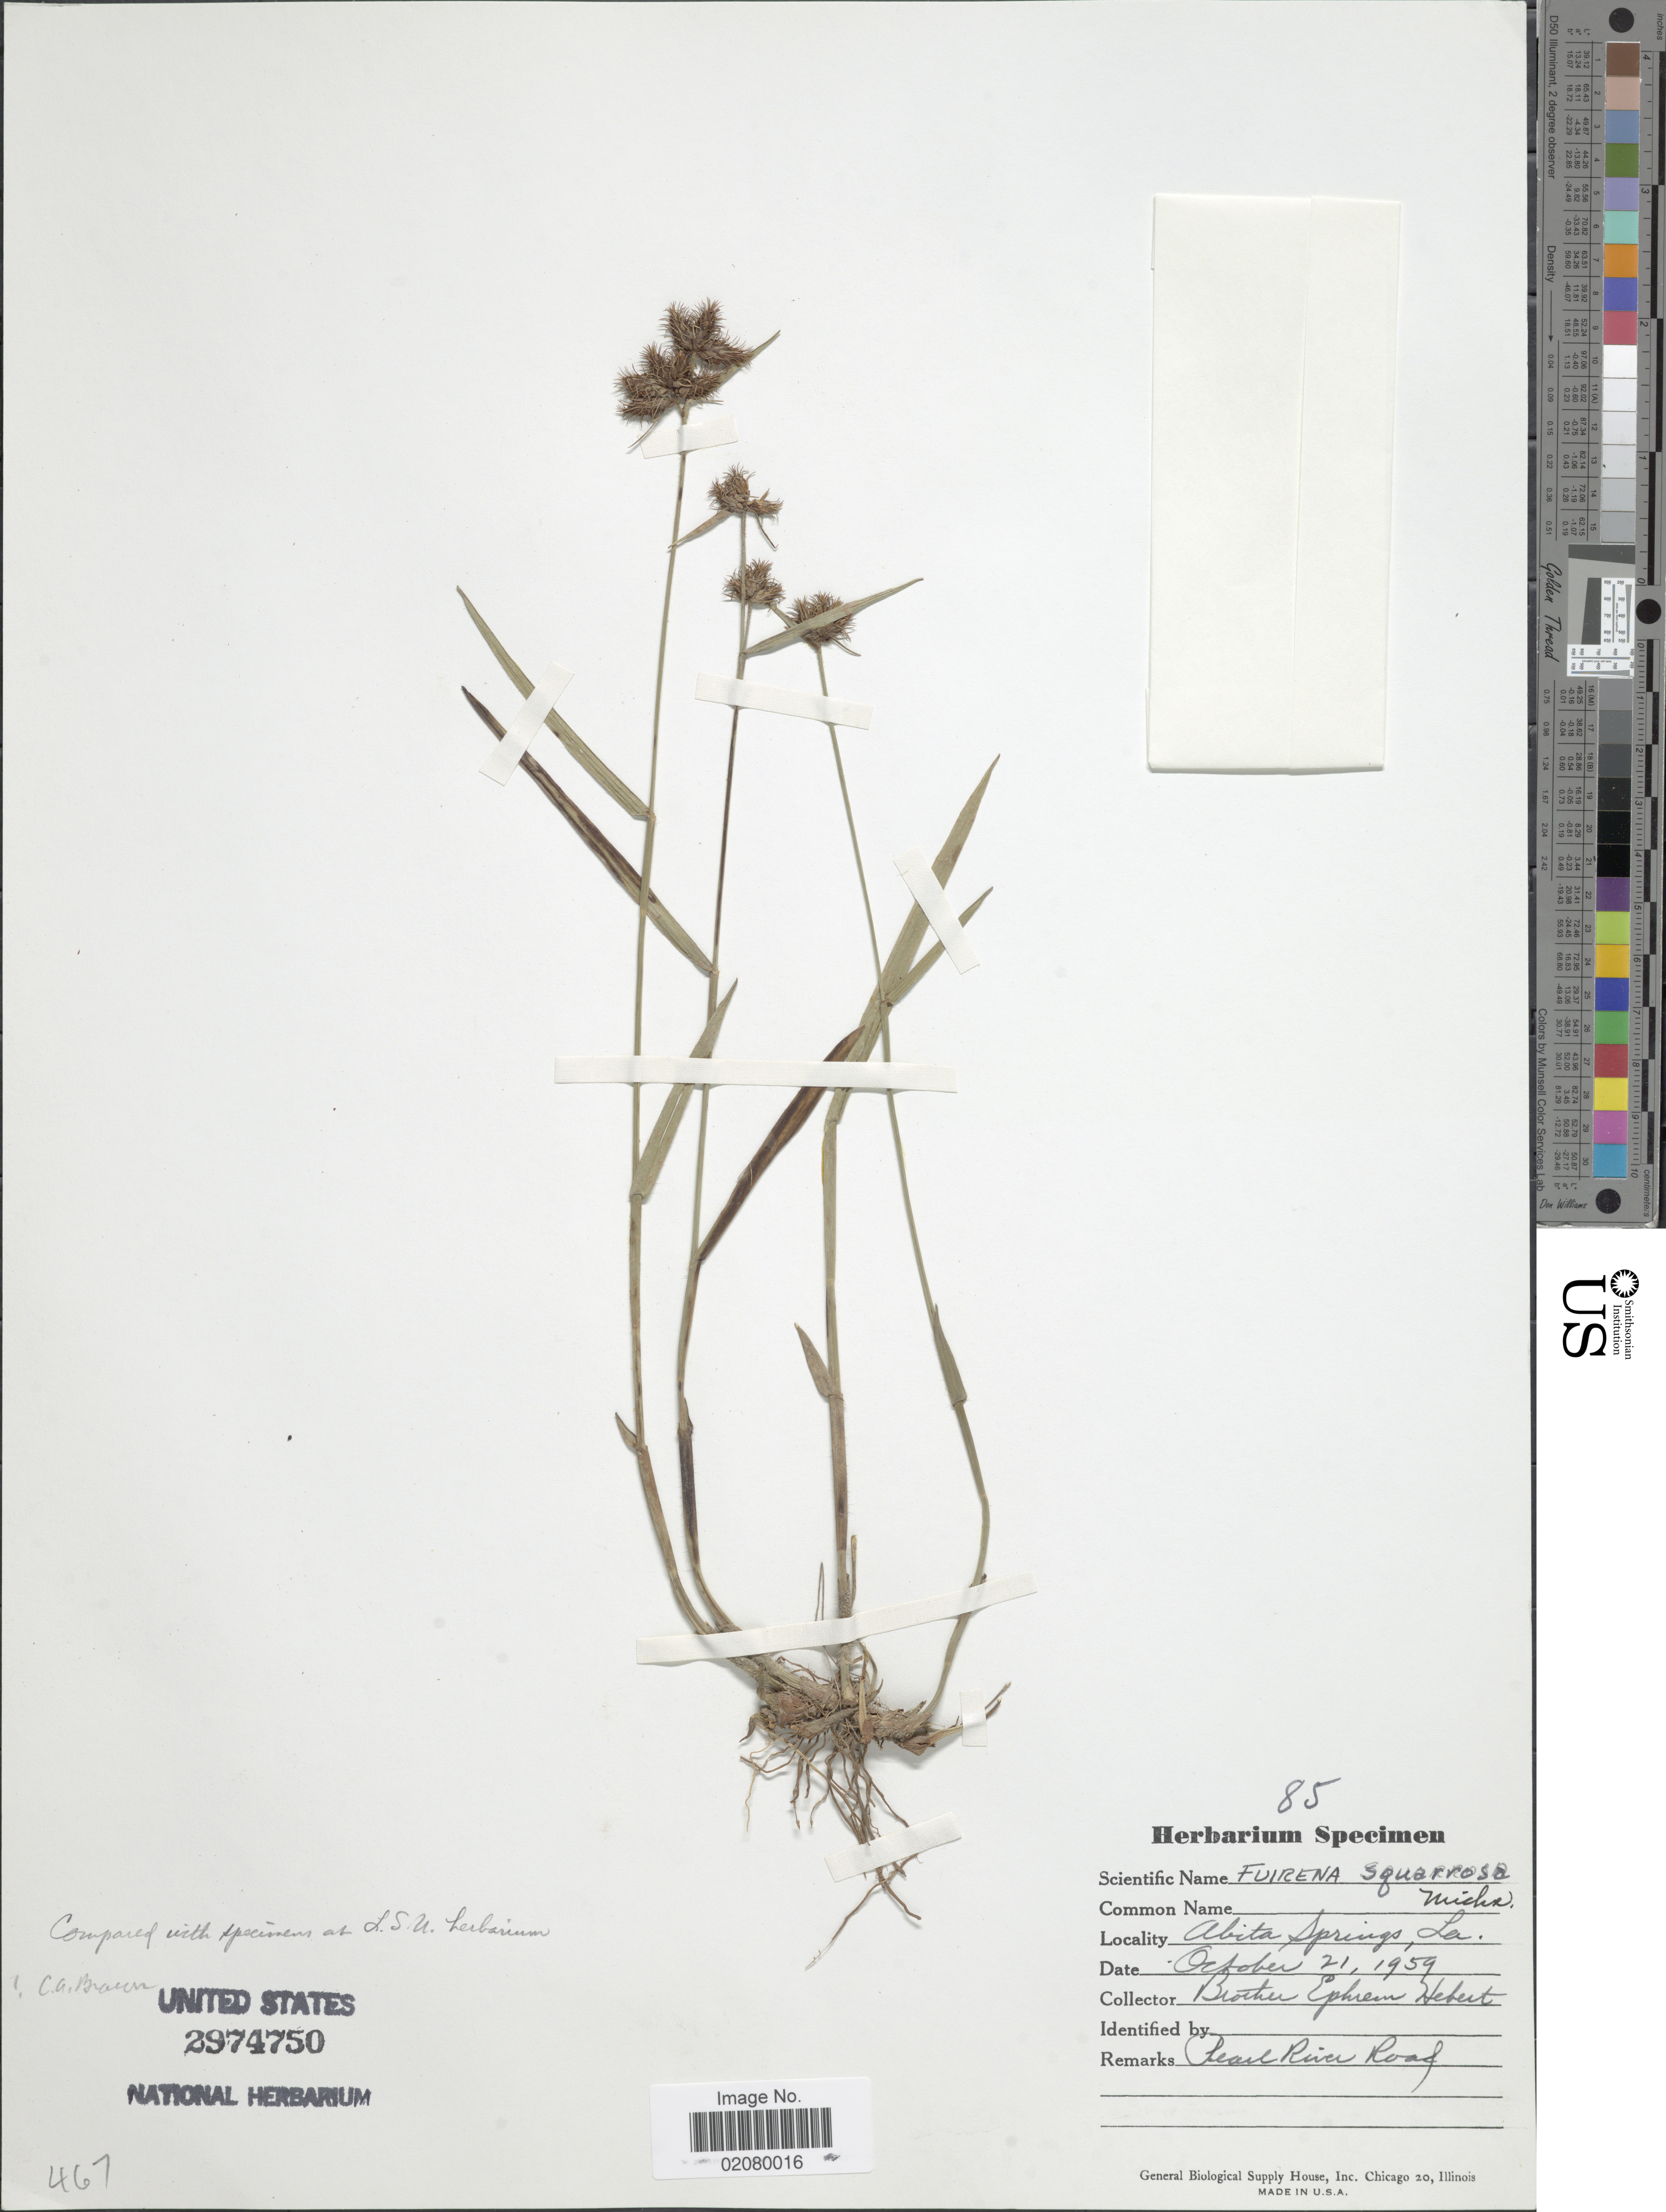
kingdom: Plantae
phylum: Tracheophyta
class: Liliopsida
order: Poales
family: Cyperaceae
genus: Fuirena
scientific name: Fuirena squarrosa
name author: Michx.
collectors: E. Hebert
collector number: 85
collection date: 1959-10-21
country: United States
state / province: Louisiana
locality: Abita Springs. Pearl River Road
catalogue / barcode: US 2974750